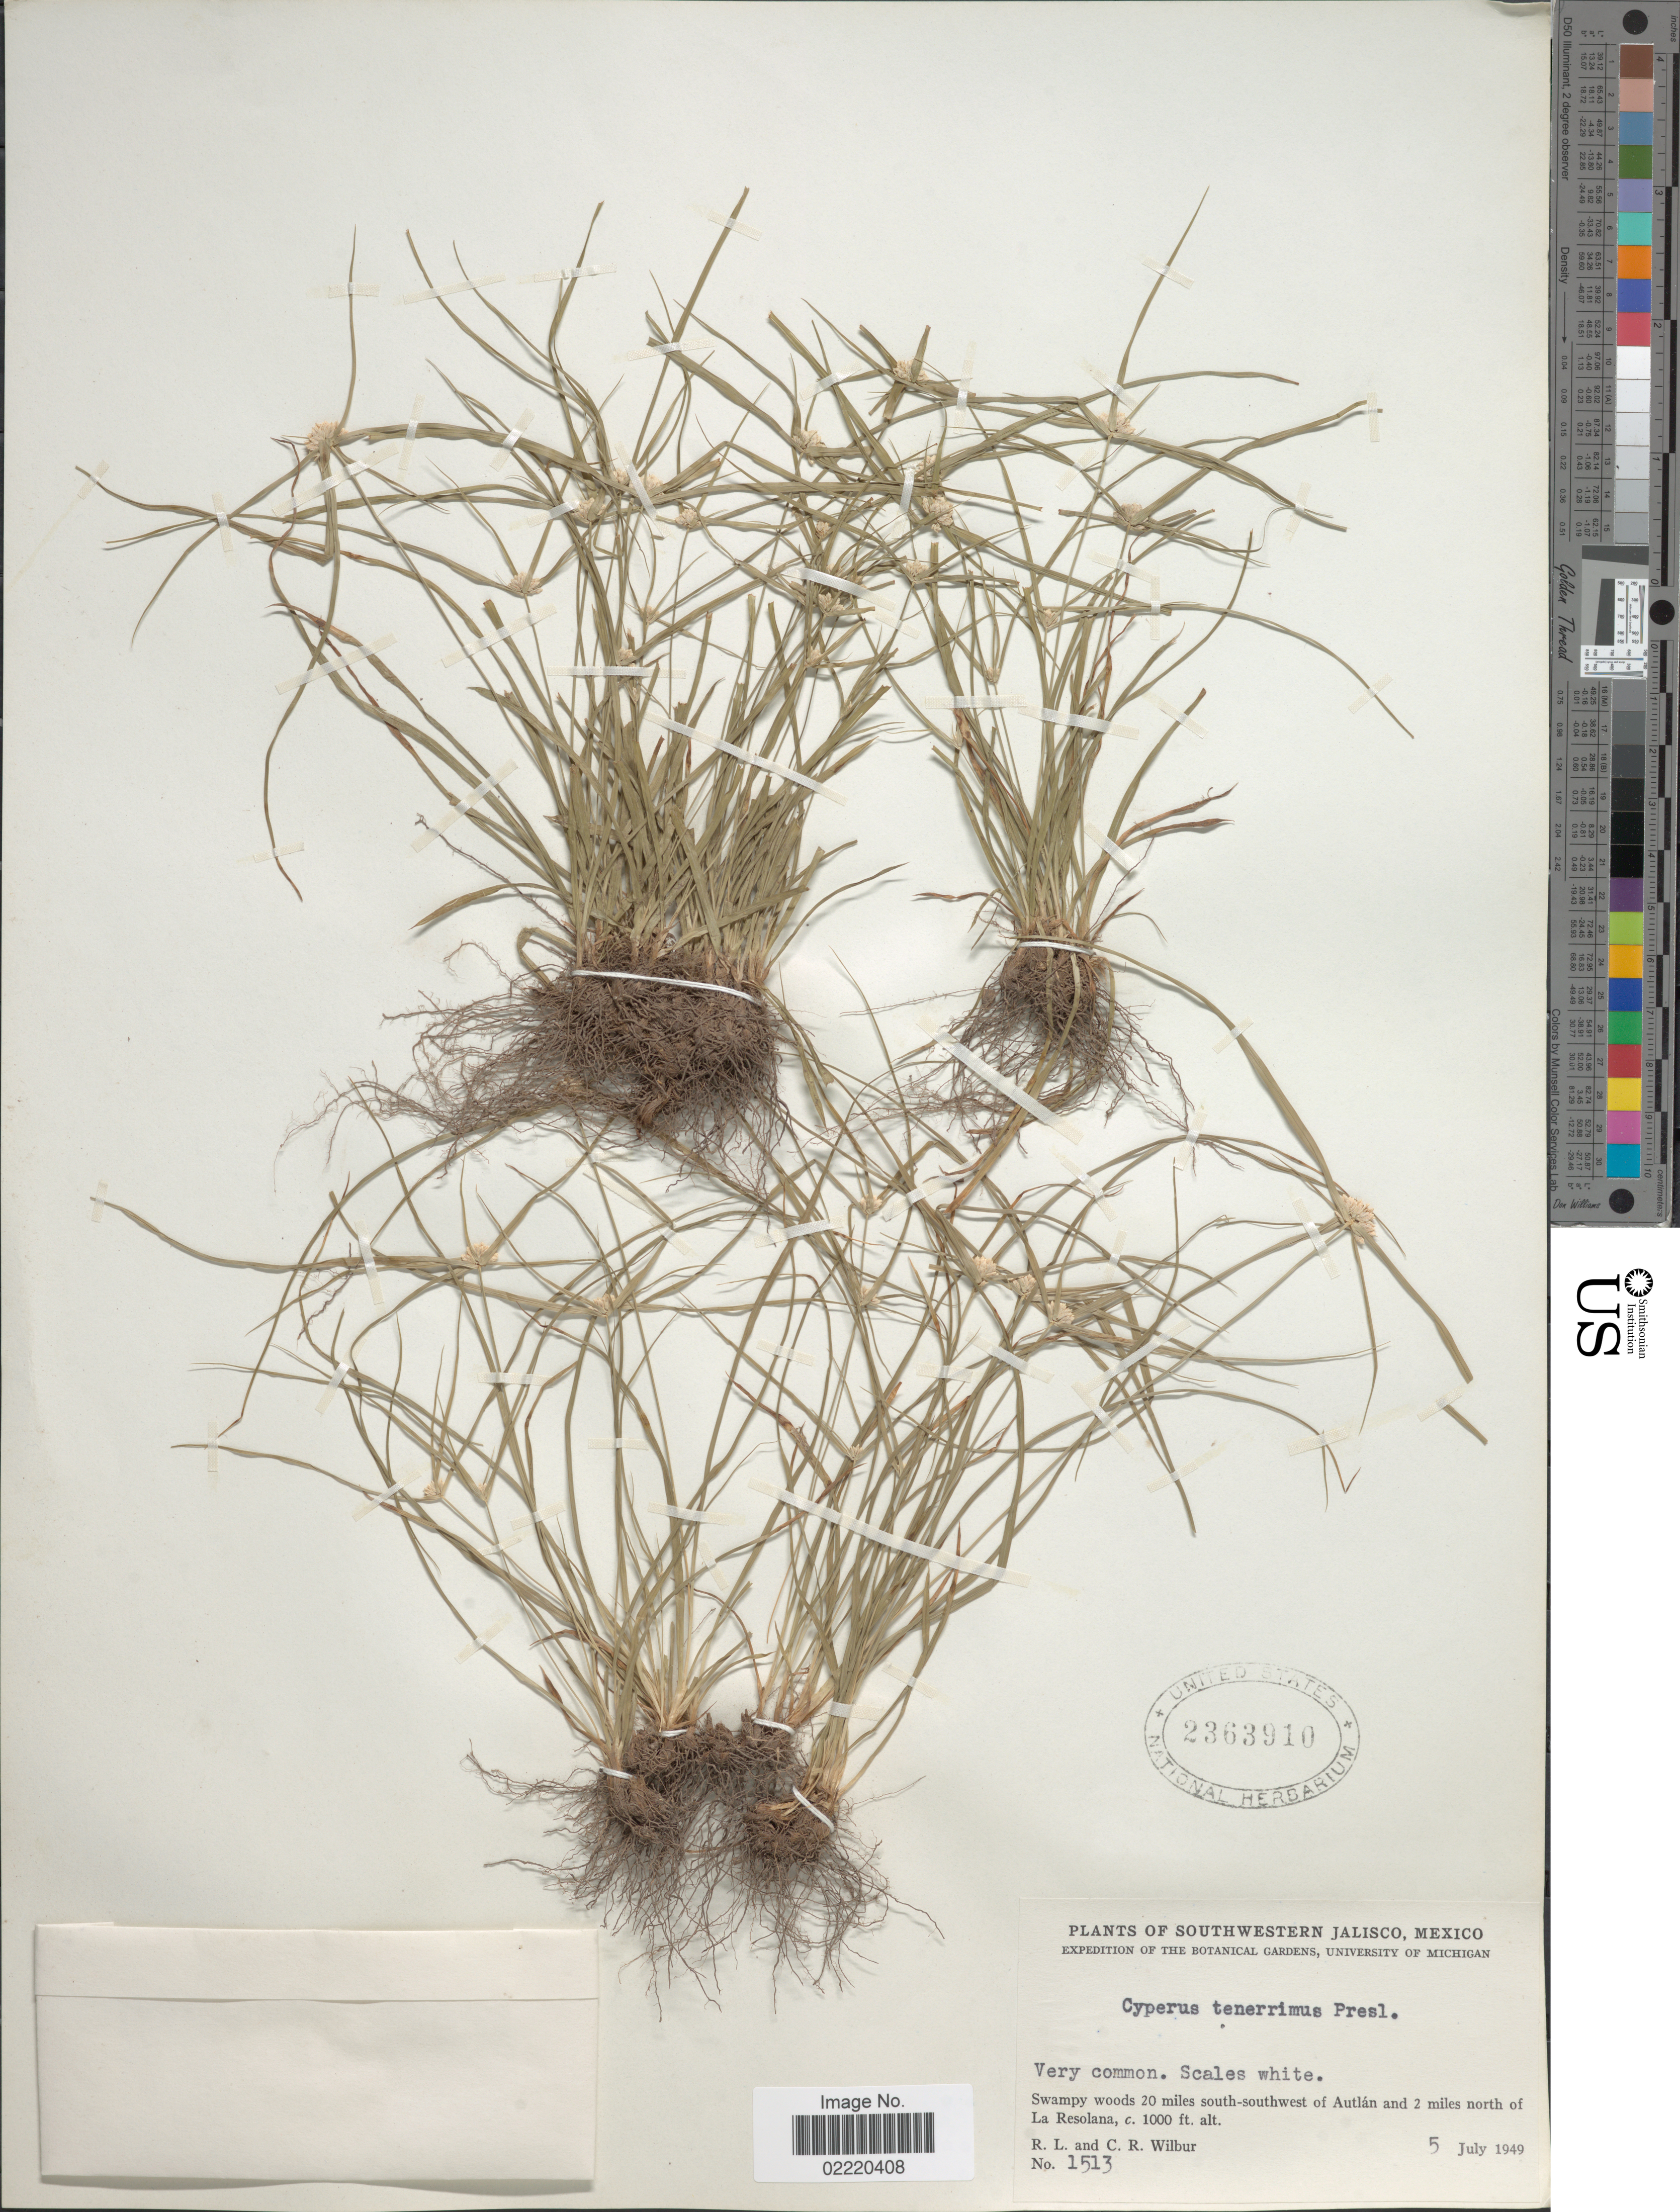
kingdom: Plantae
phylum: Tracheophyta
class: Liliopsida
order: Poales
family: Cyperaceae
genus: Cyperus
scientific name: Cyperus tenerrimus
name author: J. Presl & C. Presl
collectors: R. L. Wilbur & C. Wilbur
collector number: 1513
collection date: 1949-07-05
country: Mexico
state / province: Jalisco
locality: Southwestern Jalisco, very common, swampy woods 20 miles south-southwest of Autlan and 2 miles north of La Resolana.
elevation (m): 305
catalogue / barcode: US 2363910